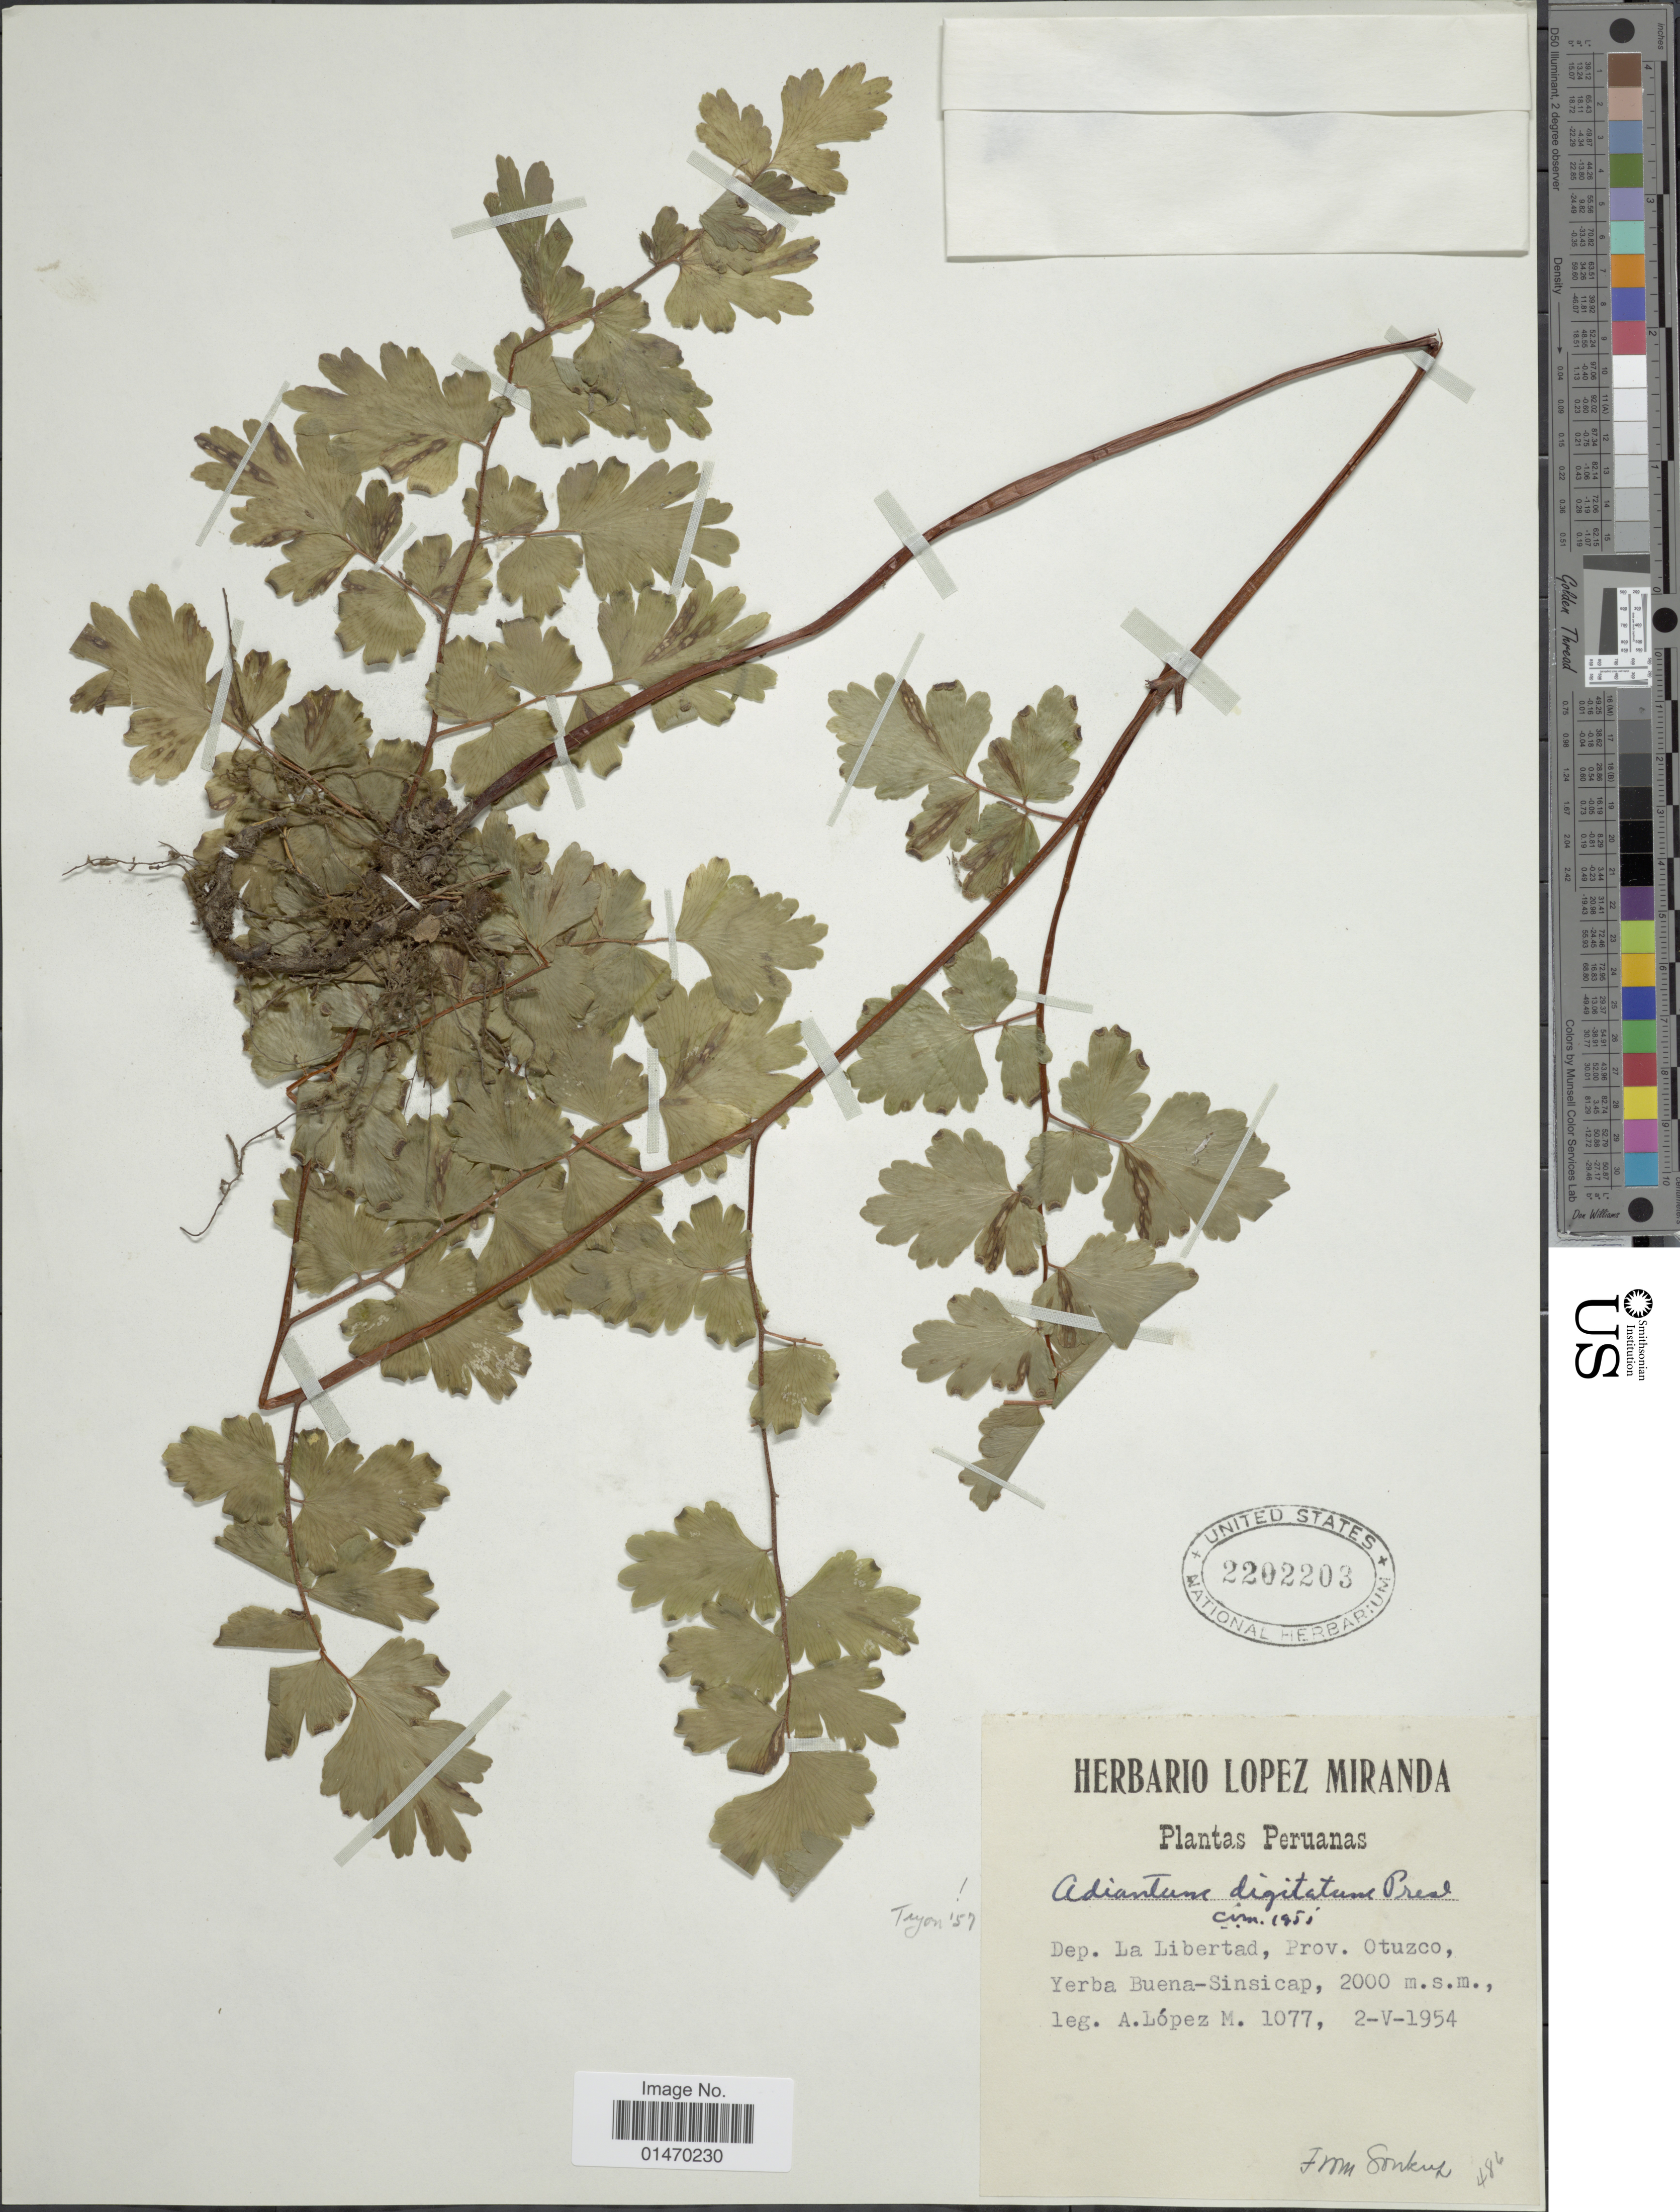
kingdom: Plantae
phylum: Tracheophyta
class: Polypodiopsida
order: Polypodiales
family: Pteridaceae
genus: Adiantum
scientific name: Adiantum digitatum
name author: Hook.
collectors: A. López M.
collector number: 1077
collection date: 1954-05-02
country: Peru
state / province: La Libertad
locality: Prov. Otuzco, Yerba Buena-Sinsicap.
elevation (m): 2000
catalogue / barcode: US 2202203